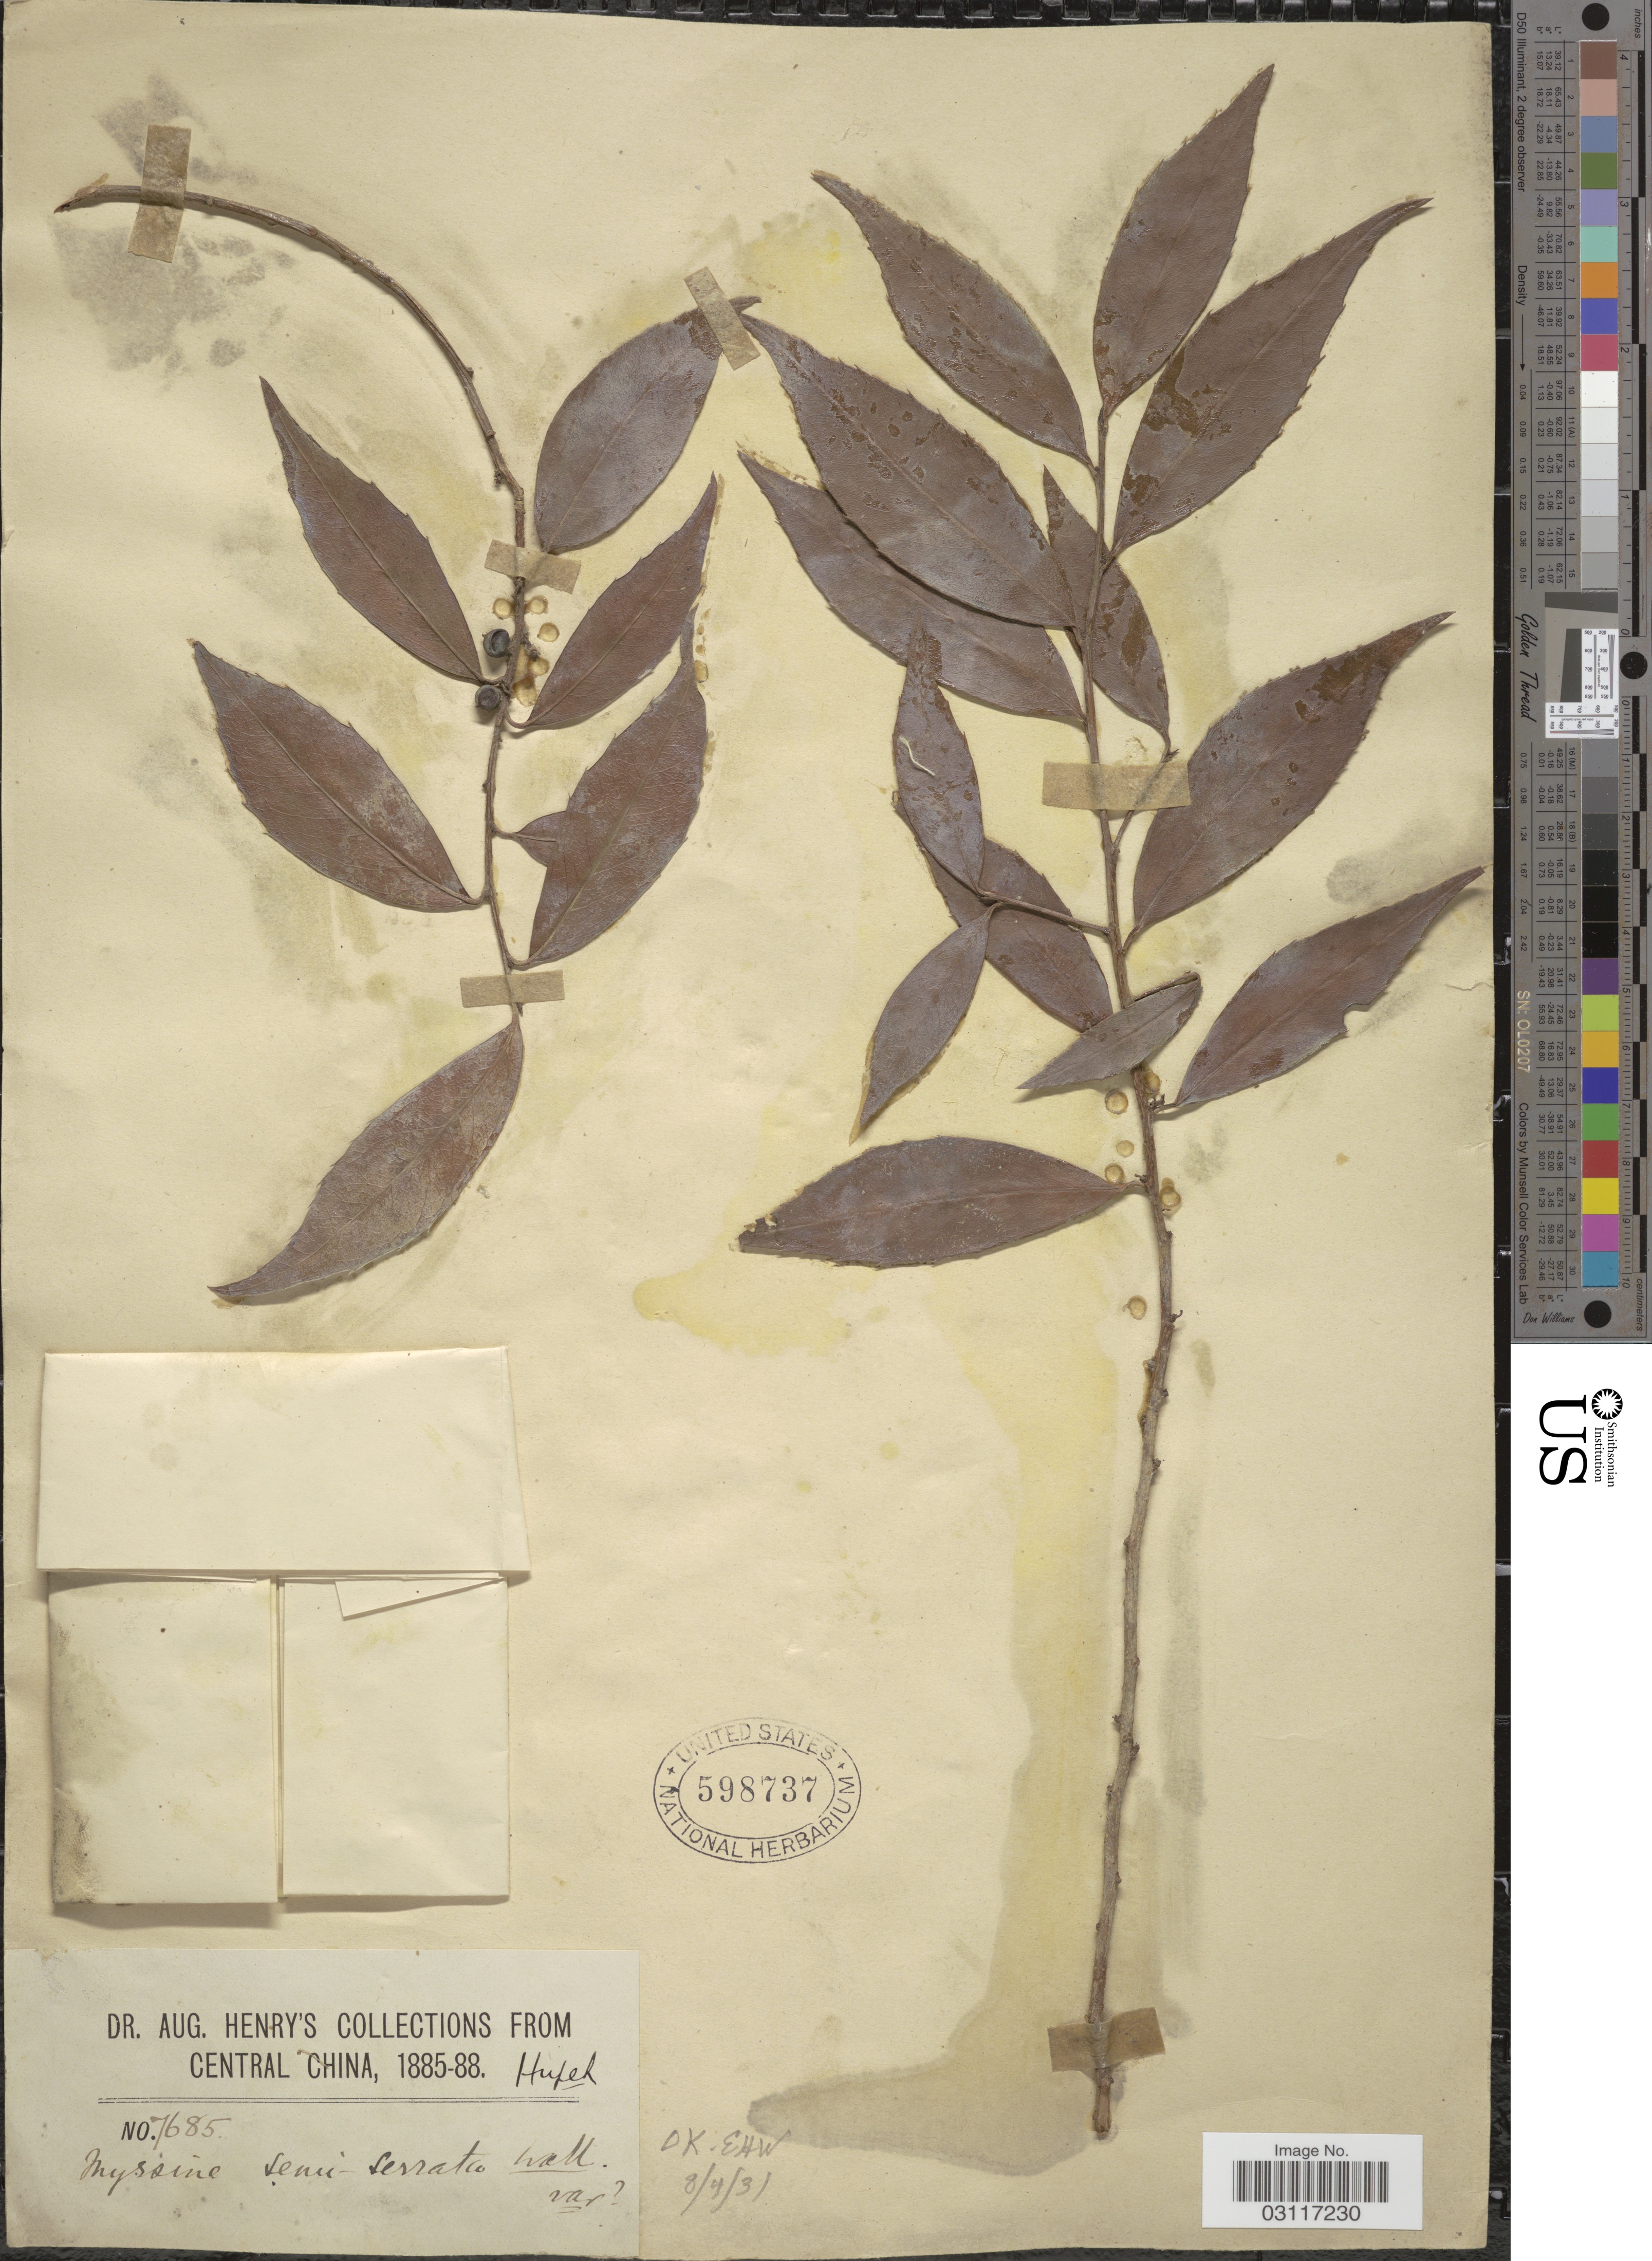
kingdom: Plantae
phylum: Tracheophyta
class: Magnoliopsida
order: Ericales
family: Primulaceae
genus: Myrsine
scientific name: Myrsine semiserrata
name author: Wall.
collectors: A. Henry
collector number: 7685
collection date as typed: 1888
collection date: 1885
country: China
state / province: Hubei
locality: Central China. Hupeh.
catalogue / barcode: US 598737